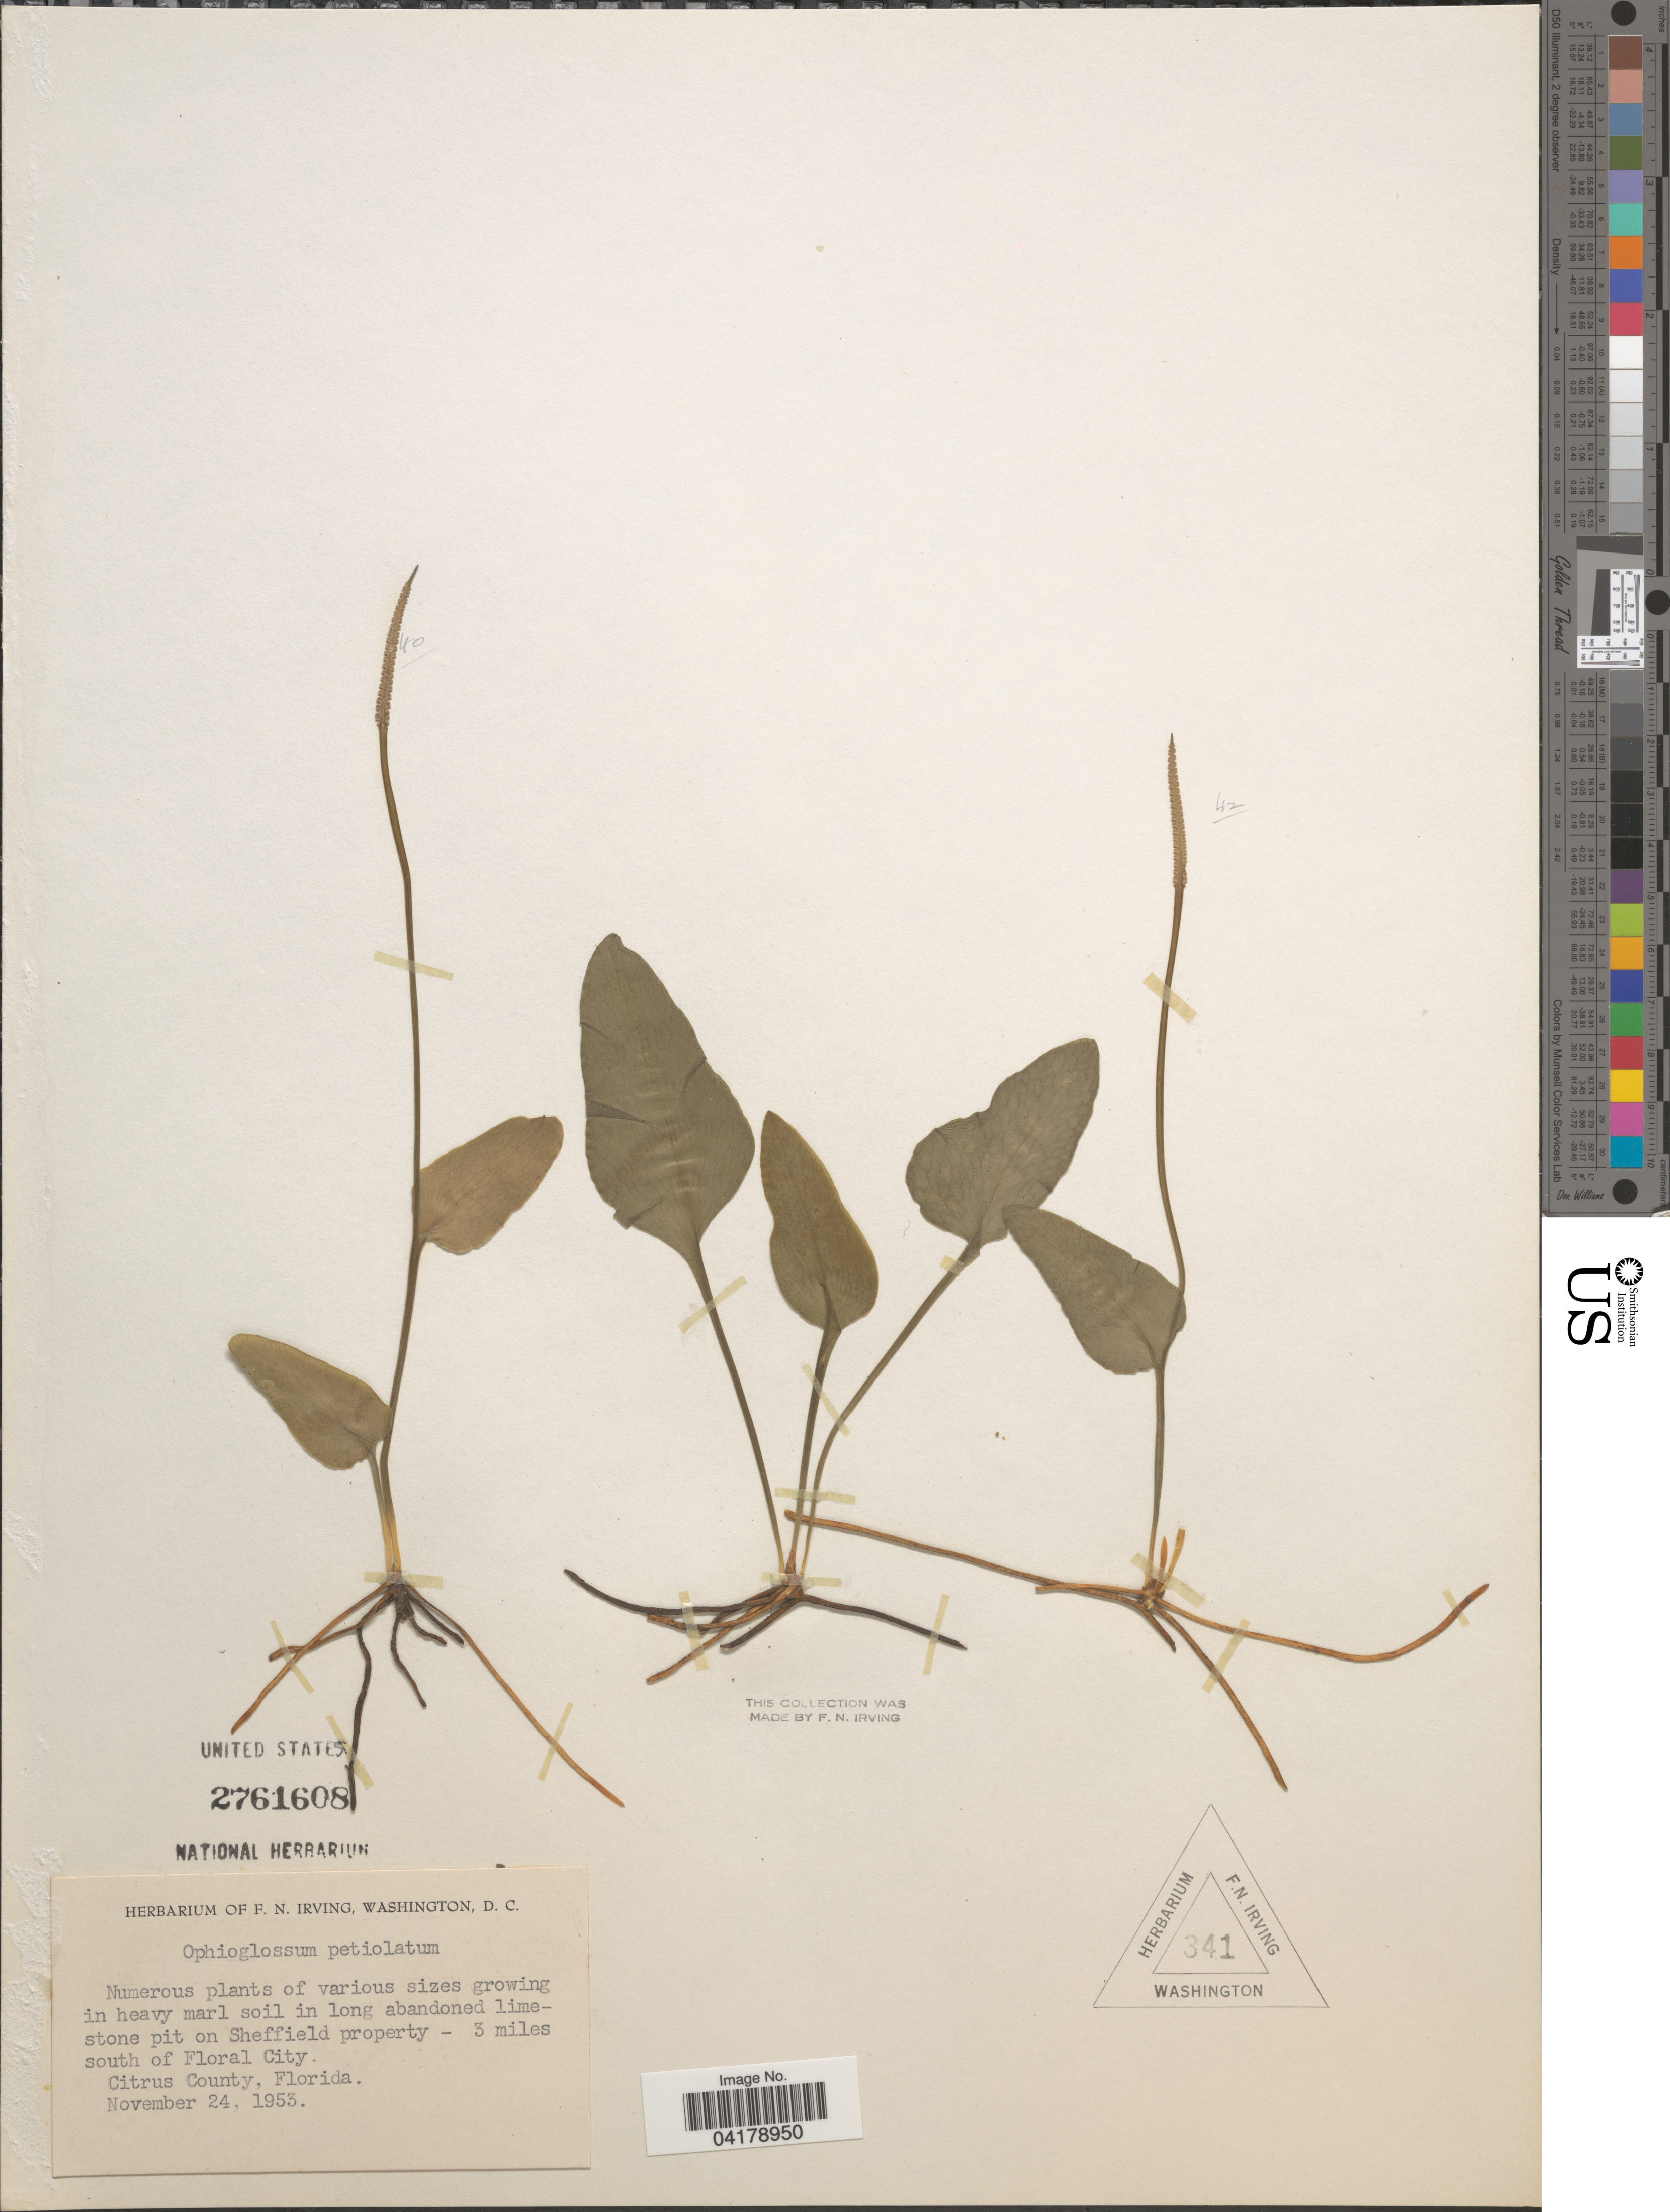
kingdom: Plantae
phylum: Tracheophyta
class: Polypodiopsida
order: Ophioglossales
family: Ophioglossaceae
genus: Ophioglossum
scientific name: Ophioglossum petiolatum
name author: Hook.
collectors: ex herb. F.N. Irving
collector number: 341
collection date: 1953-11-24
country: United States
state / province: Florida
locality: Stone pit on Sheffield property - 3 miles south of Floral City. Citrus County.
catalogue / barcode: US 2761608